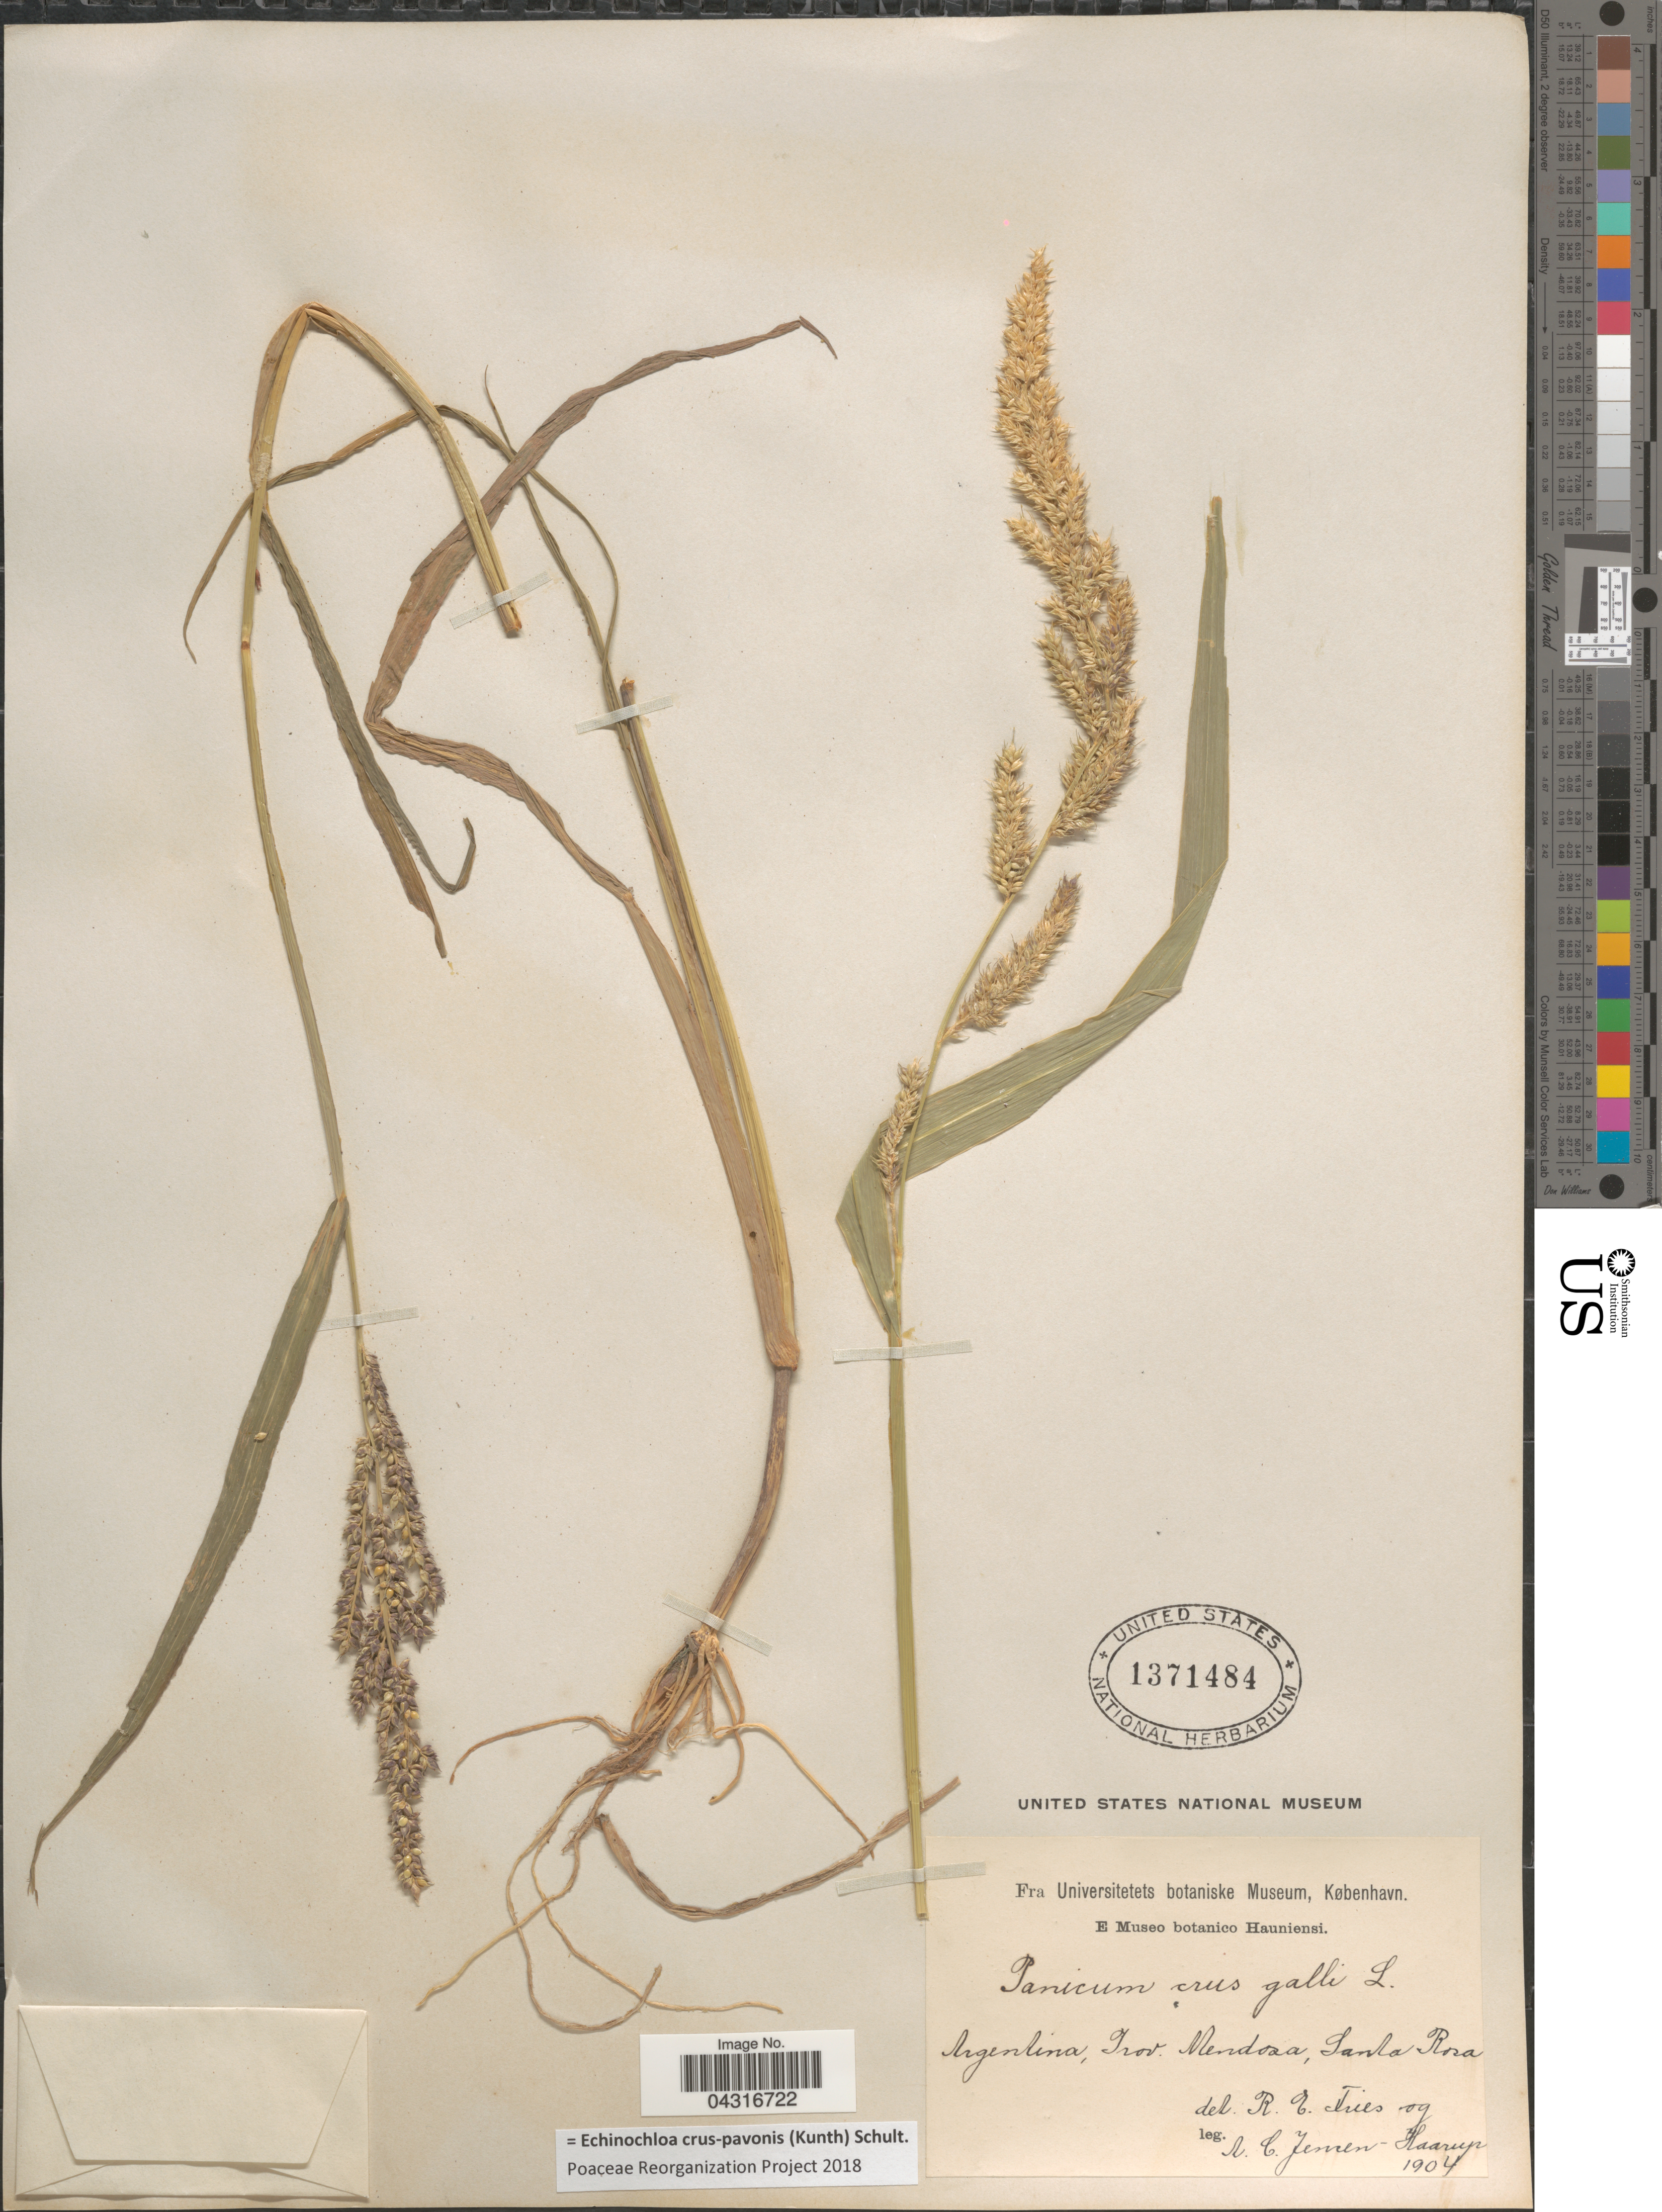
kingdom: Plantae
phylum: Tracheophyta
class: Liliopsida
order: Poales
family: Poaceae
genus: Echinochloa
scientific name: Echinochloa crus-pavonis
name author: (Kunth) Schult.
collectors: A. C. Jensen-Haarup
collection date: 1904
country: Argentina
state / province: Mendoza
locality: Santa Rosa.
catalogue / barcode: US 1371484